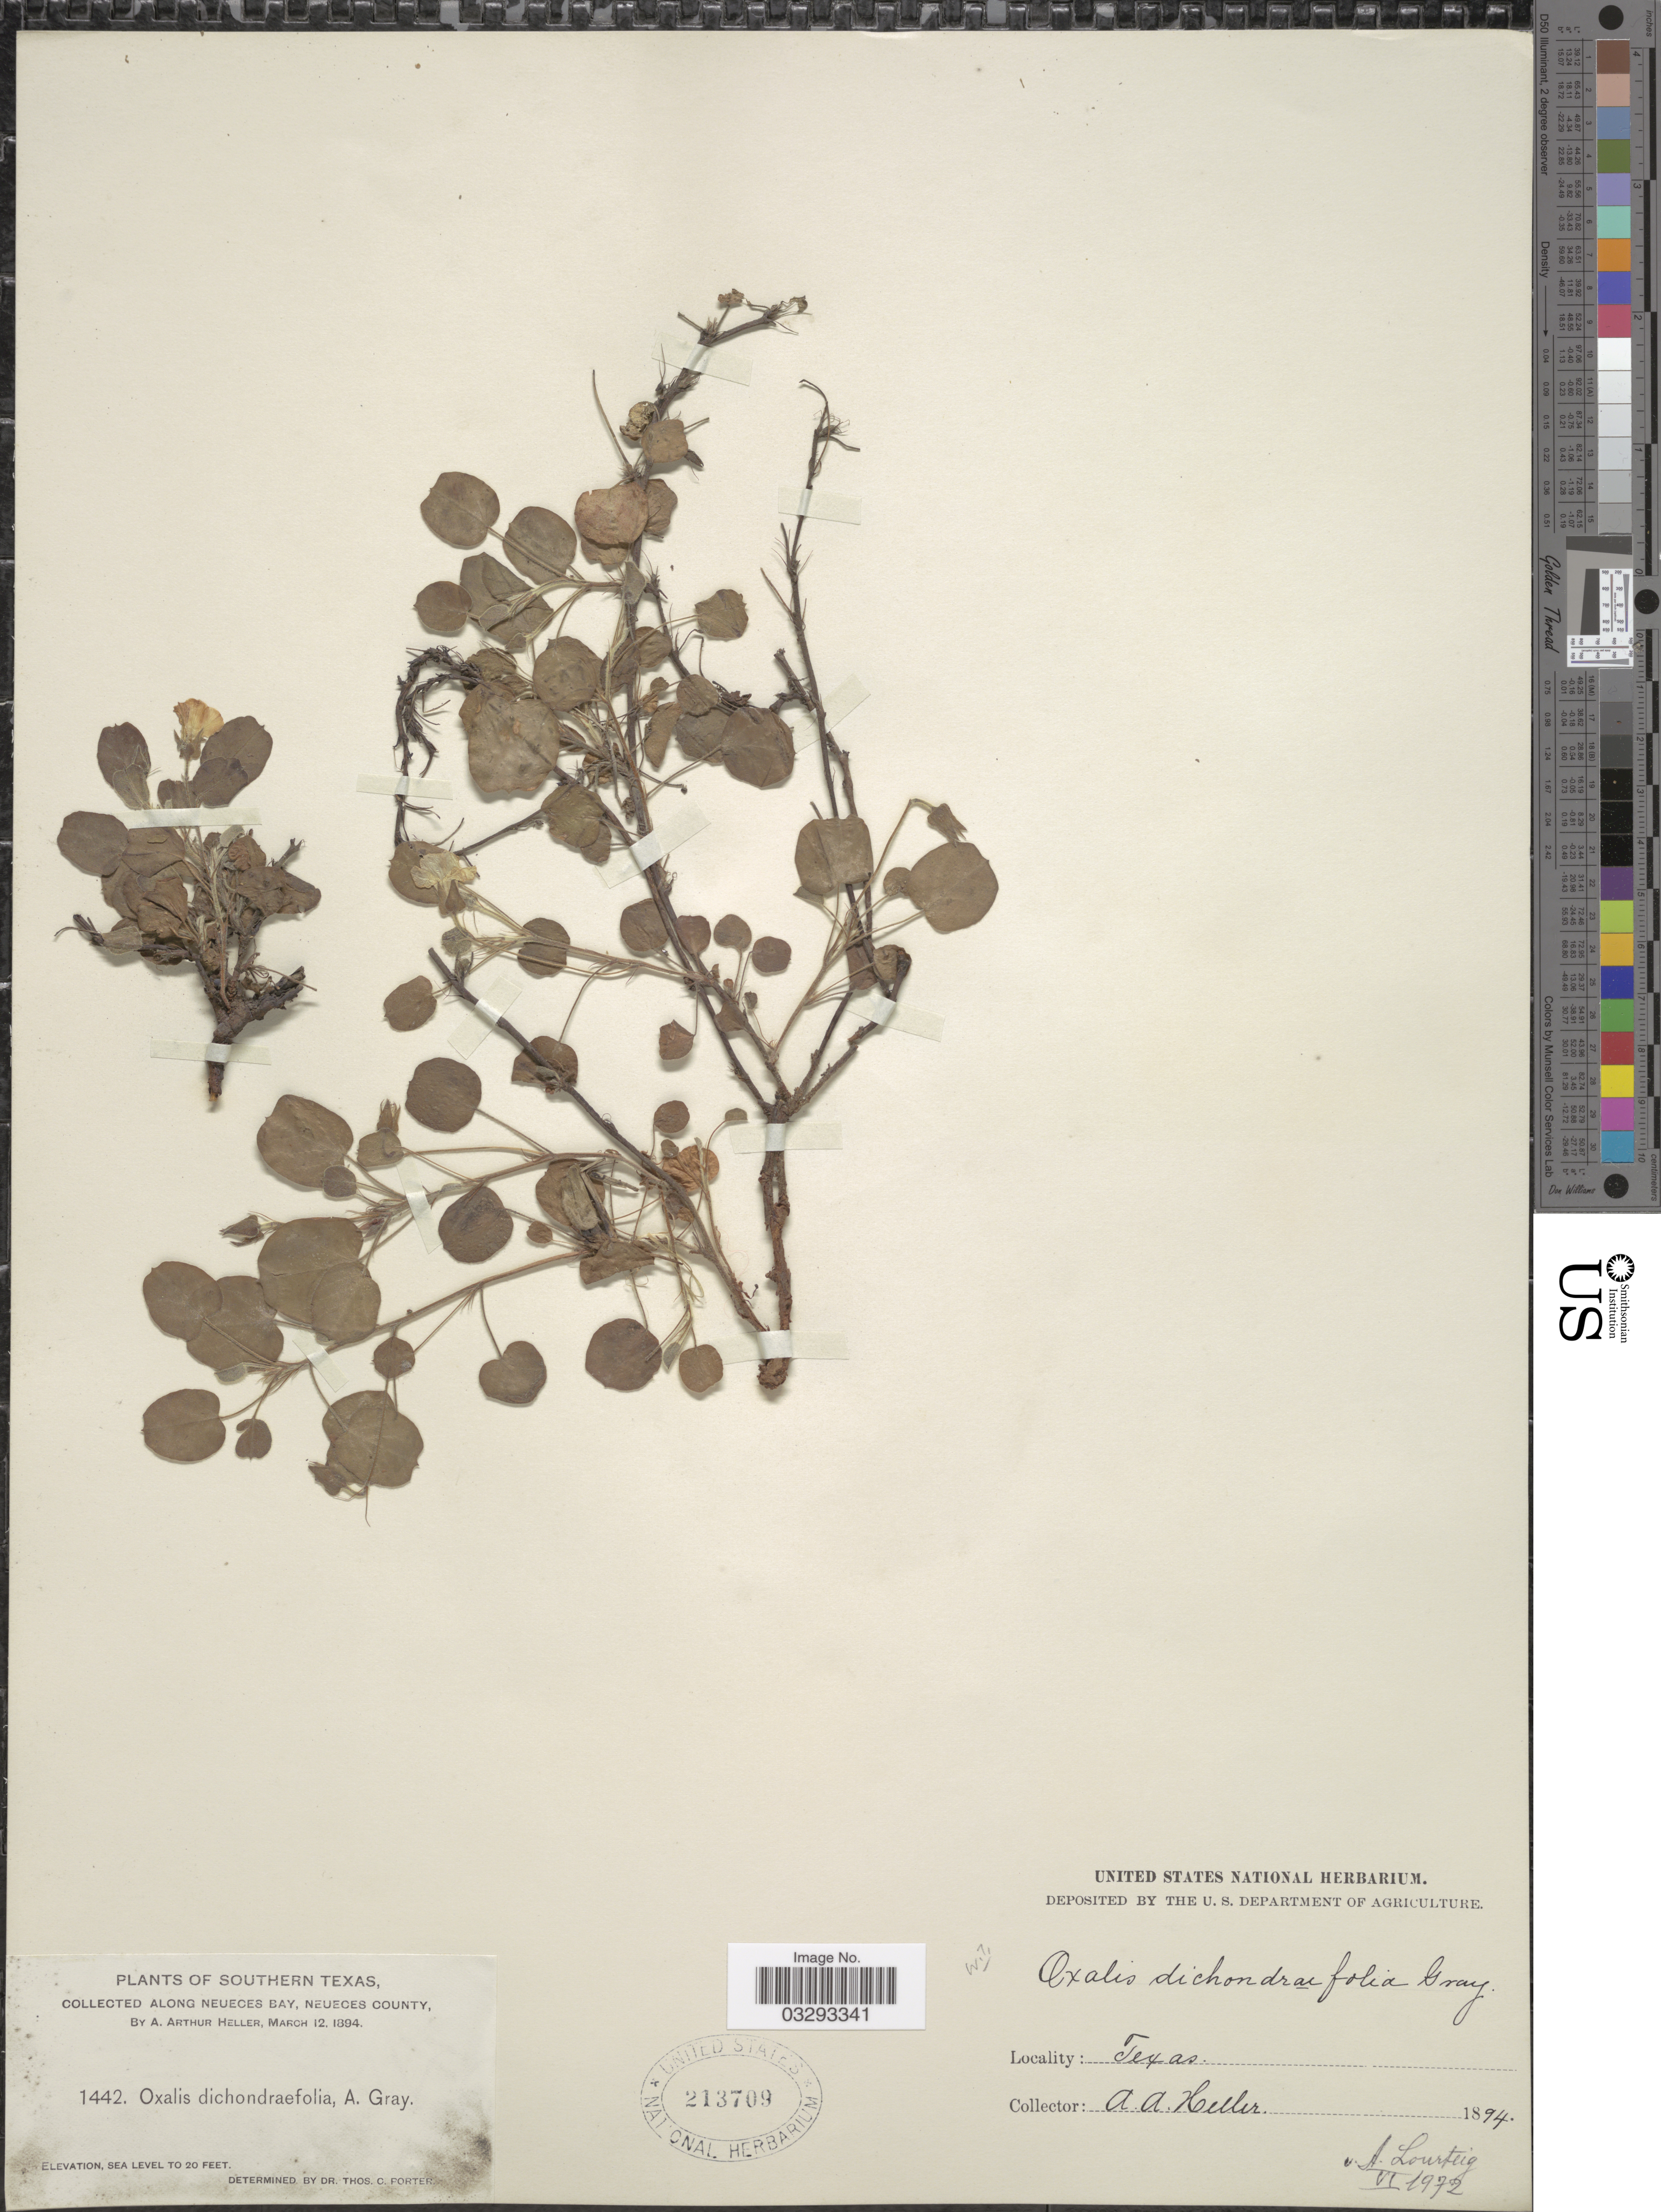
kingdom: Plantae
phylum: Tracheophyta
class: Magnoliopsida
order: Oxalidales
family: Oxalidaceae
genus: Oxalis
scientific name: Oxalis dichondraefolia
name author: A. Gray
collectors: A. A. Heller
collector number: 1442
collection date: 1894-03-12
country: United States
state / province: Texas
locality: Southern Texas, collected along Neueces Bay, Neueces County.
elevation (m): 0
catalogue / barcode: US 213709